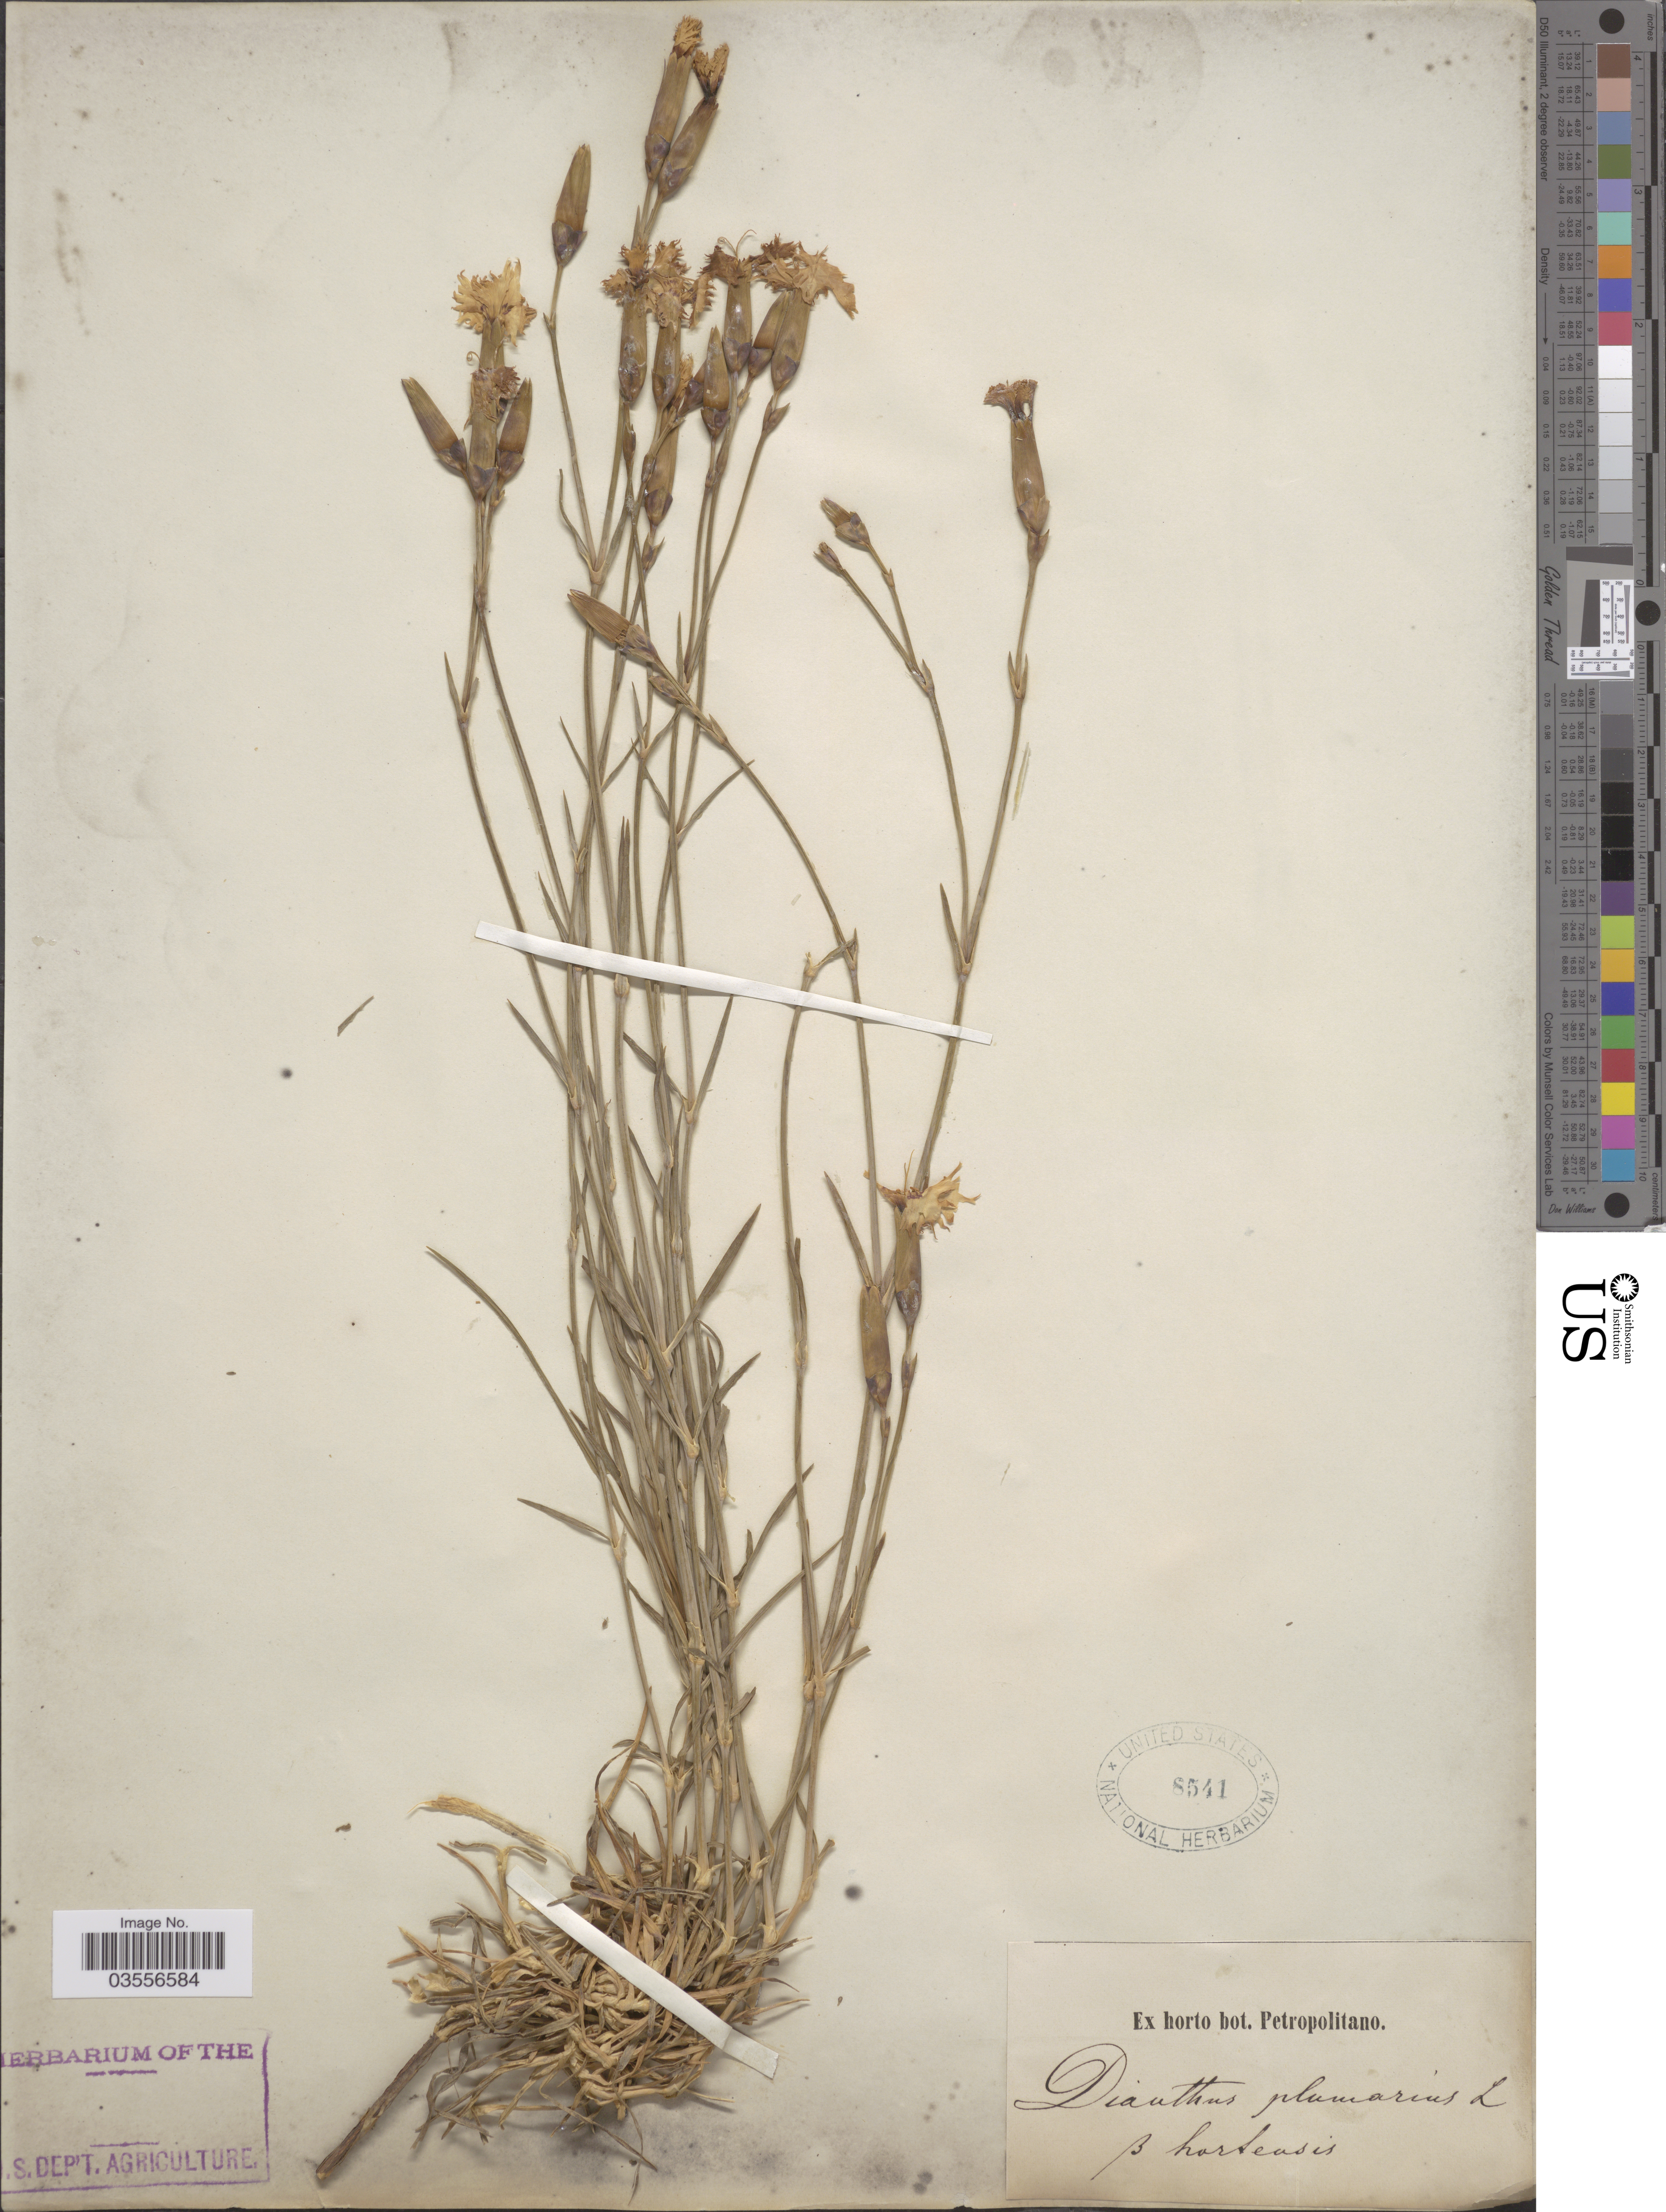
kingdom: Plantae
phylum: Tracheophyta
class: Magnoliopsida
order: Caryophyllales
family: Caryophyllaceae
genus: Dianthus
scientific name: Dianthus plumarius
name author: L.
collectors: ex Horto Bot. Petropolitano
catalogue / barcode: US 8541